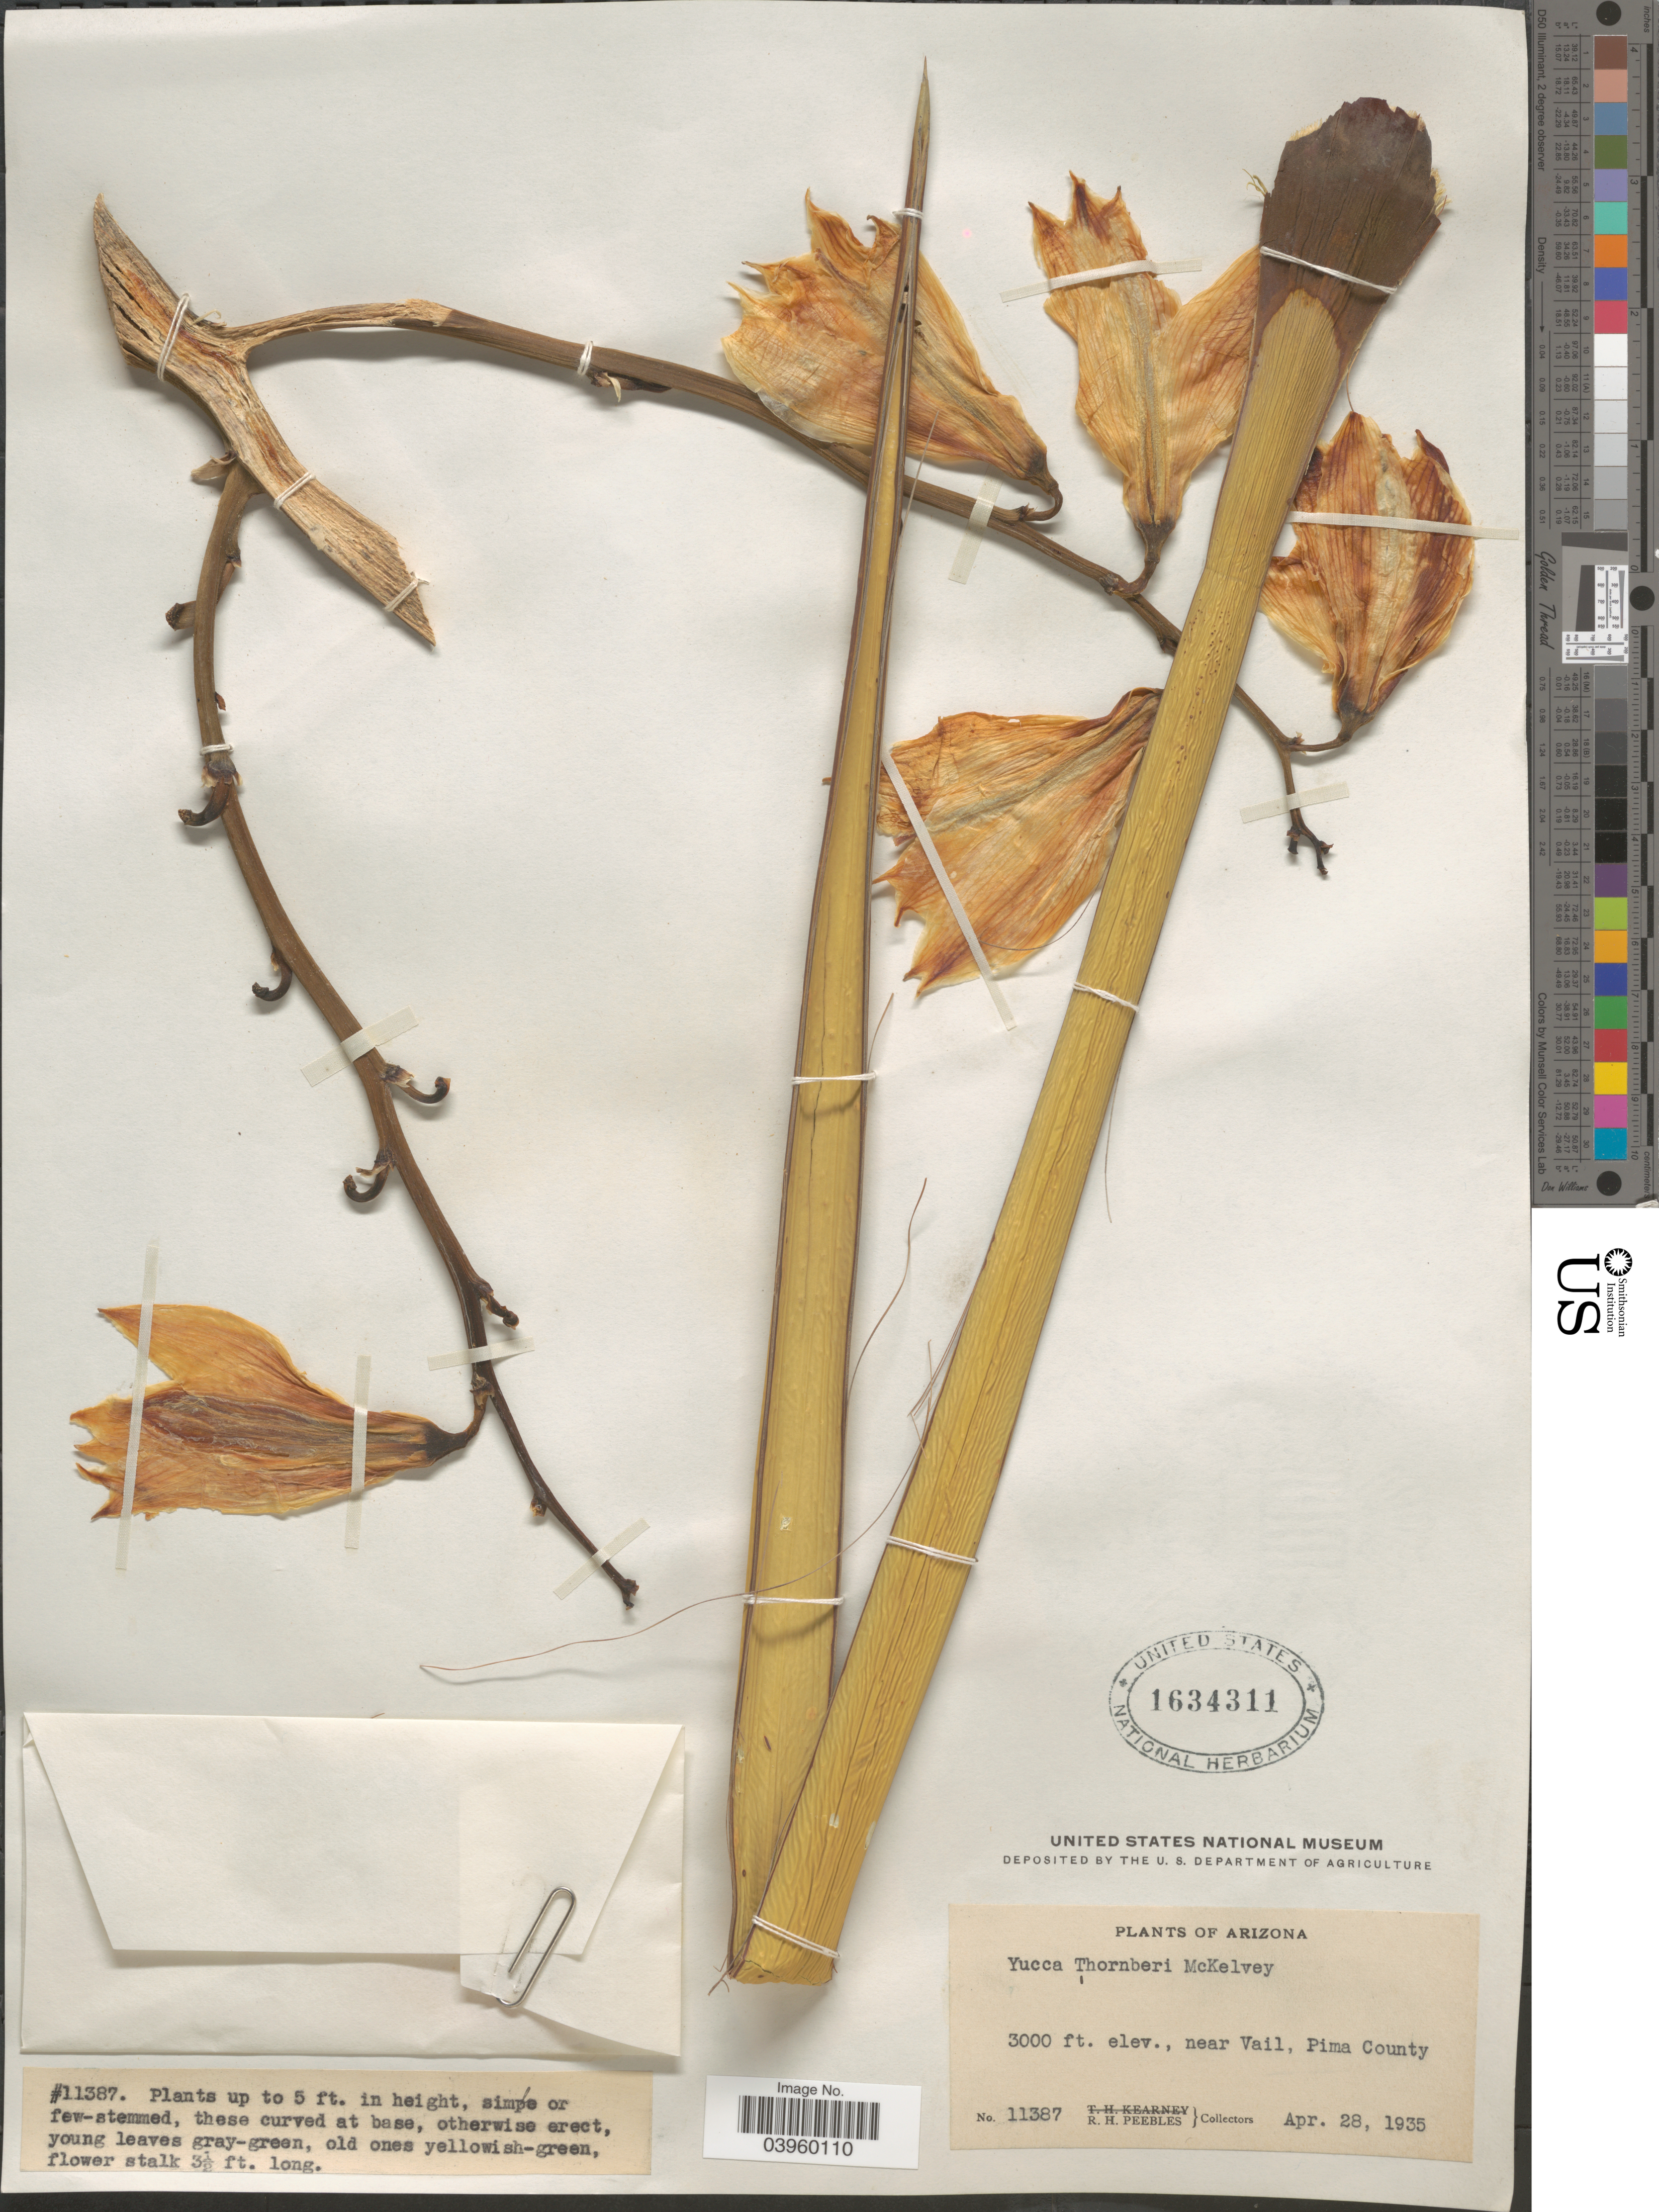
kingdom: Plantae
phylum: Tracheophyta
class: Liliopsida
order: Asparagales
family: Asparagaceae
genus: Yucca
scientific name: Yucca thornberi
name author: McKelvey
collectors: R. H. Peebles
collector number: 11387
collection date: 1935-04-28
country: United States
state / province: Arizona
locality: Near Vail, Pima County.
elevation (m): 914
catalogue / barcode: US 1634311